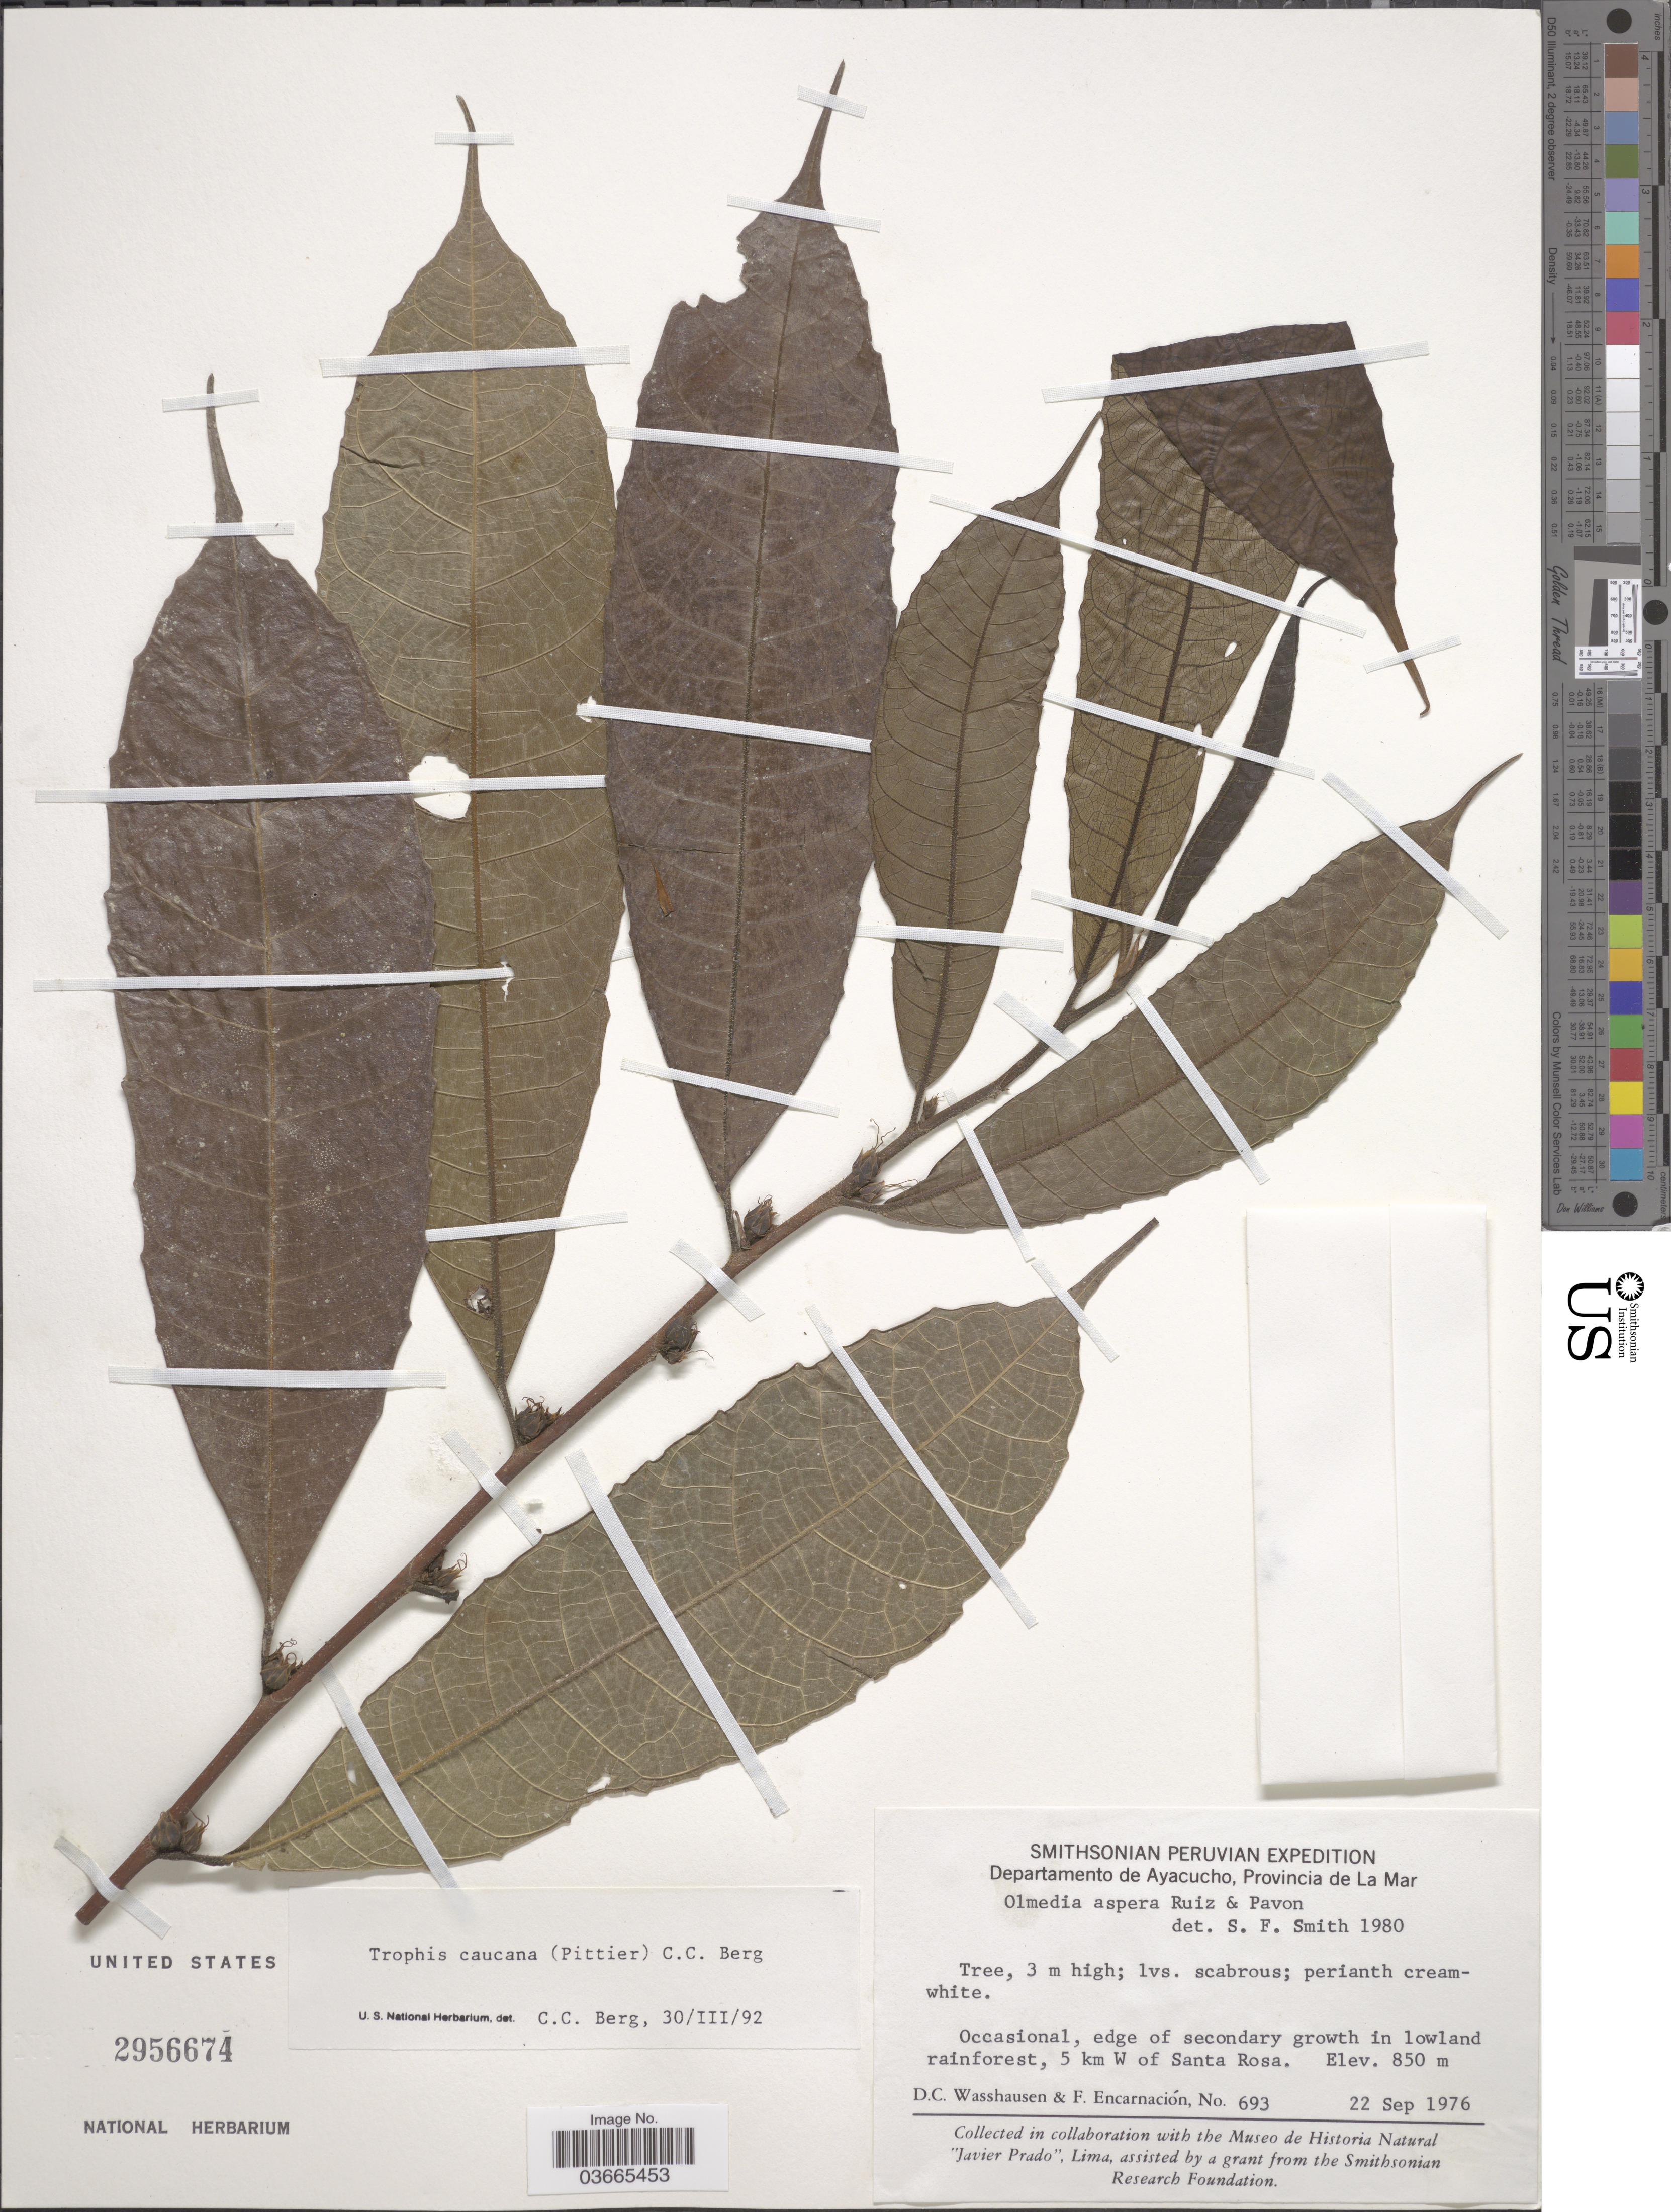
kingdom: Plantae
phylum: Tracheophyta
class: Magnoliopsida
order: Rosales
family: Moraceae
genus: Olmedia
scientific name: Olmedia aspera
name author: Ruiz & Pav.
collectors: D. C. Wasshausen & F. Encarnación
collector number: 693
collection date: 1976-09-22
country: Peru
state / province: Ayacucho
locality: Departamento de Ayacucho, Provincia de La Mar. 5 km W of Santa Rosa.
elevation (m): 850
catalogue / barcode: US 2956674